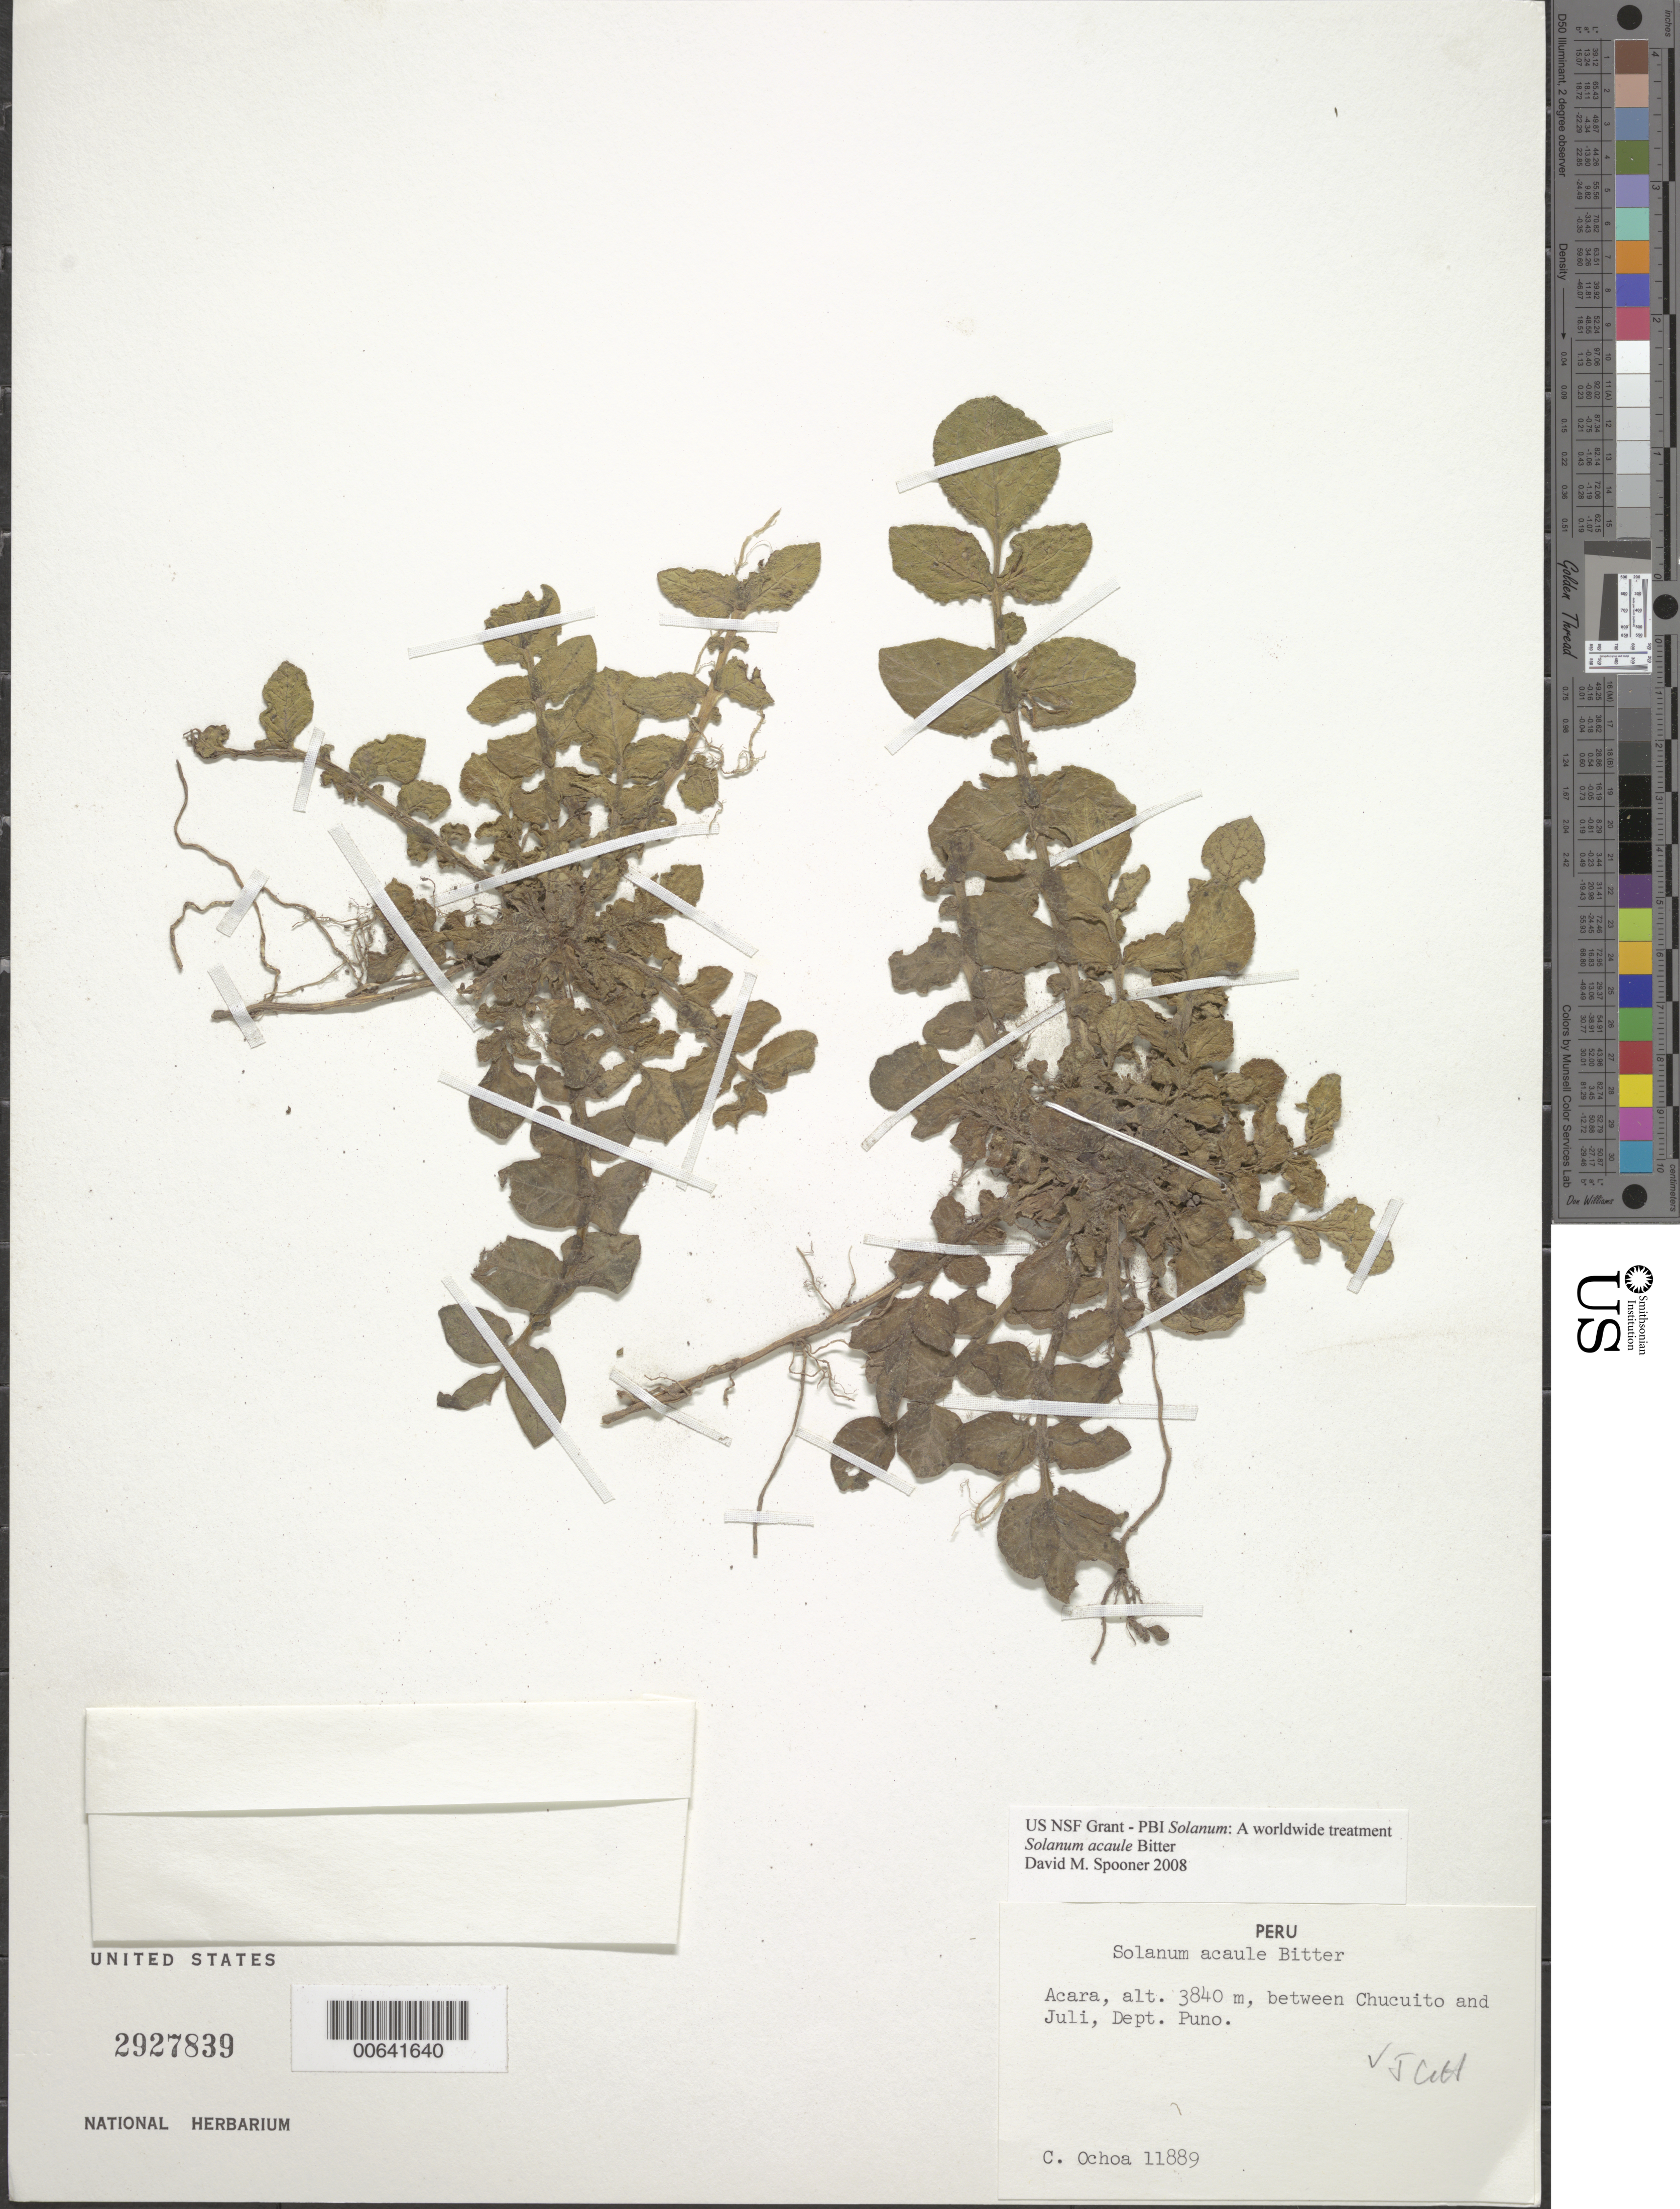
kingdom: Plantae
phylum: Tracheophyta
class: Magnoliopsida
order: Solanales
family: Solanaceae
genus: Solanum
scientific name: Solanum acaule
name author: Bitter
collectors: C. Ochoa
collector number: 11889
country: Peru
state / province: Puno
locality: Acara, between Chucuito and Juli, Dept. Puno.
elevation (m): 3840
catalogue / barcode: US 2927839